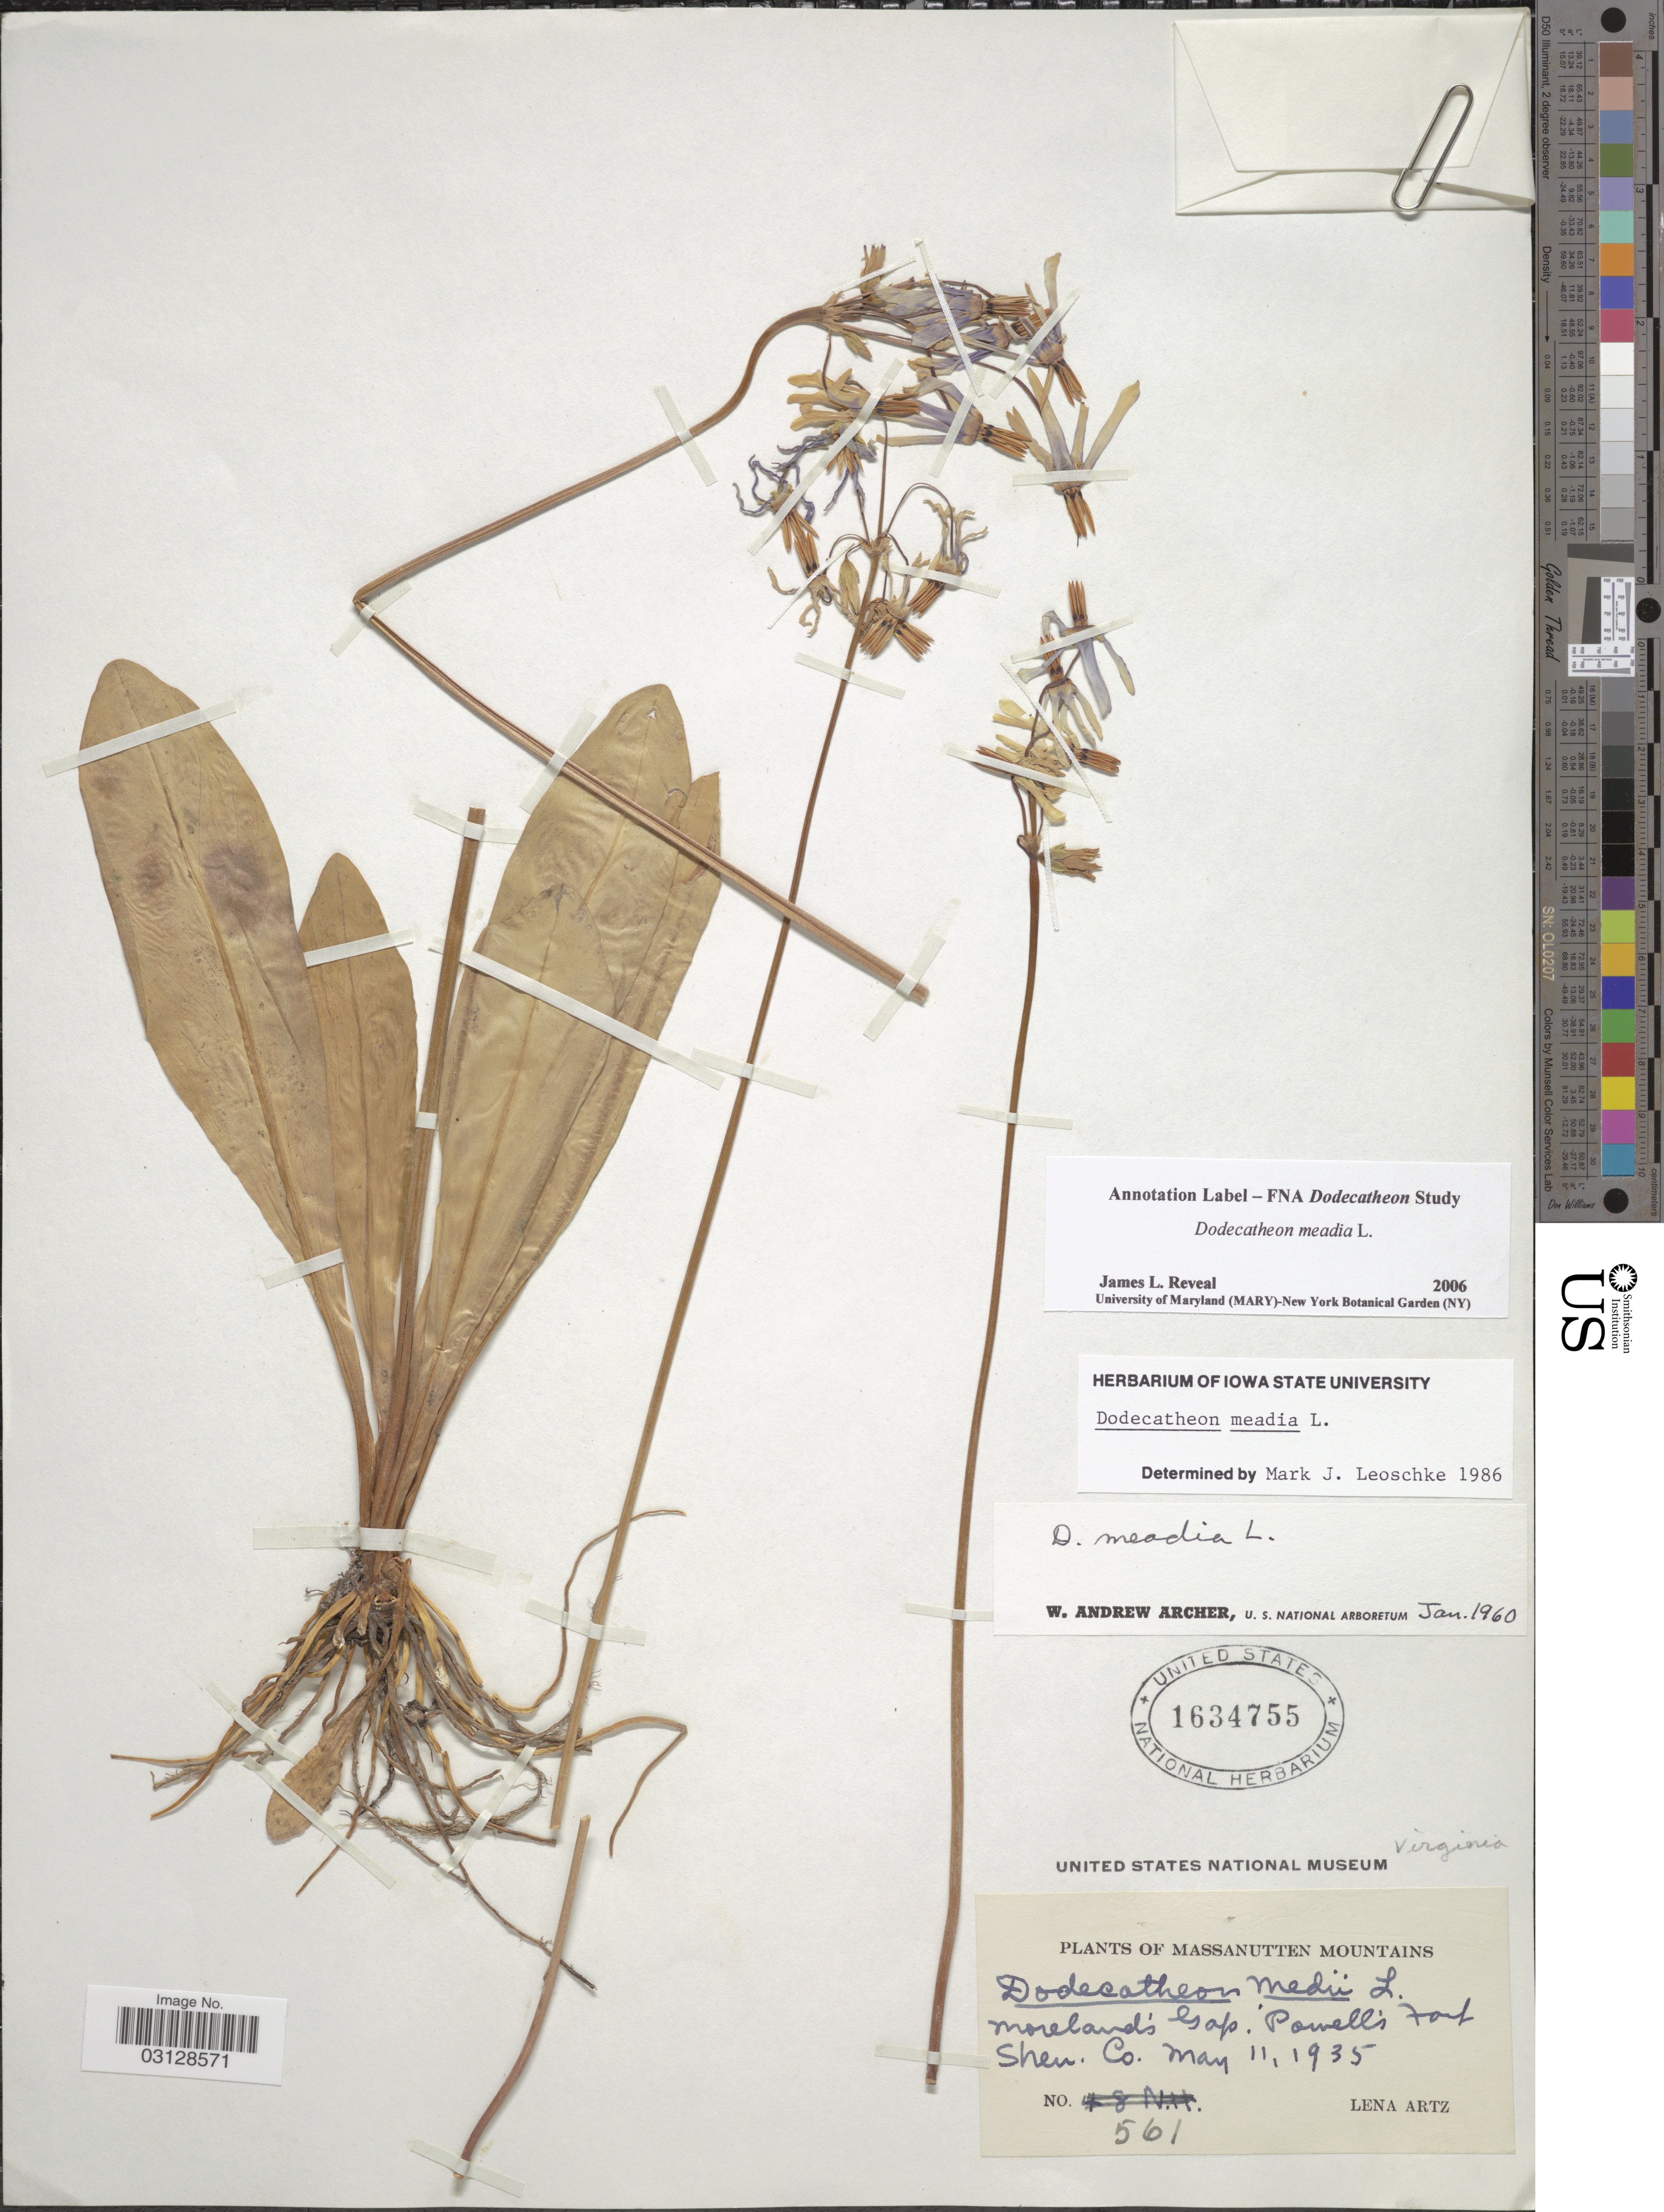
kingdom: Plantae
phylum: Tracheophyta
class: Magnoliopsida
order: Ericales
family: Primulaceae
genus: Dodecatheon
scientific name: Dodecatheon meadia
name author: L.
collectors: L. Artz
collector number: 561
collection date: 1935-05-11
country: United States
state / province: Virginia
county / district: Shenandoah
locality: Massanutten Mountains. Moreland's Gap. Powell's Fort Shen. Co.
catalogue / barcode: US 1634755